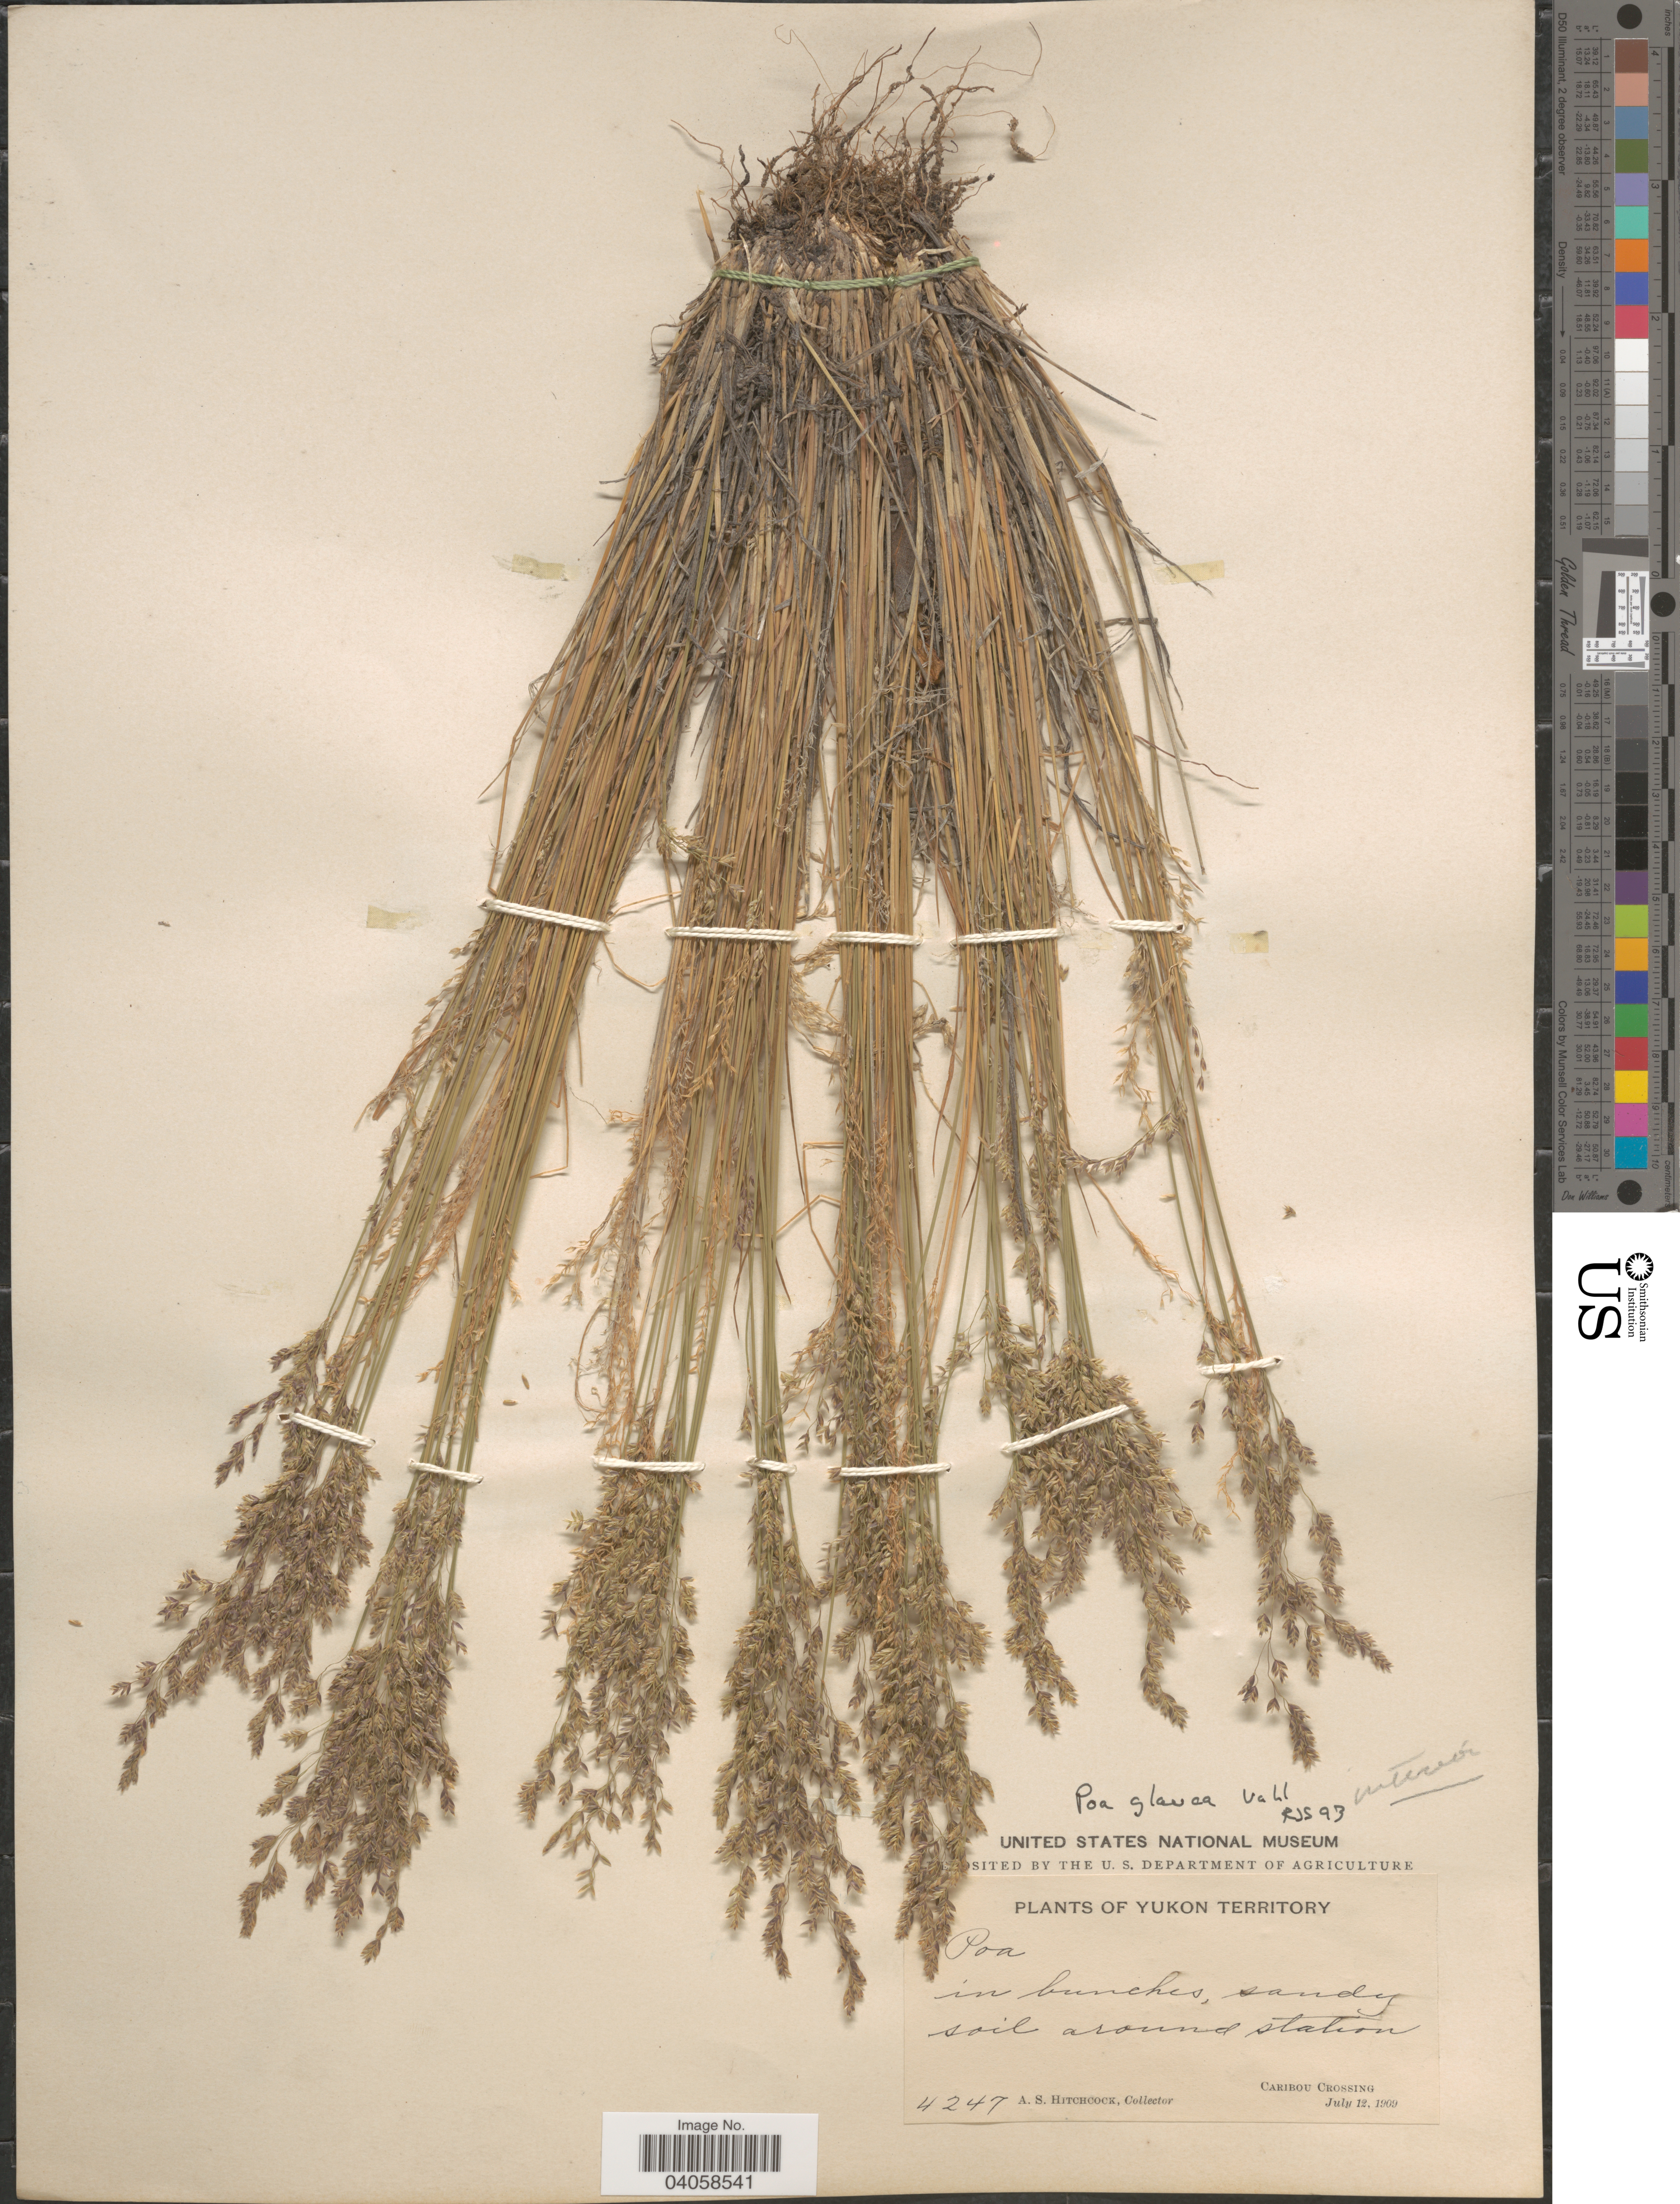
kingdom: Plantae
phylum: Tracheophyta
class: Liliopsida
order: Poales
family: Poaceae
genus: Poa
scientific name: Poa glauca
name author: Vahl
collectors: A. S. Hitchcock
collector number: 4247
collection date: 1909-07-12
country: Canada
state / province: Yukon Territory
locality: Around station. Caribou Crossing.